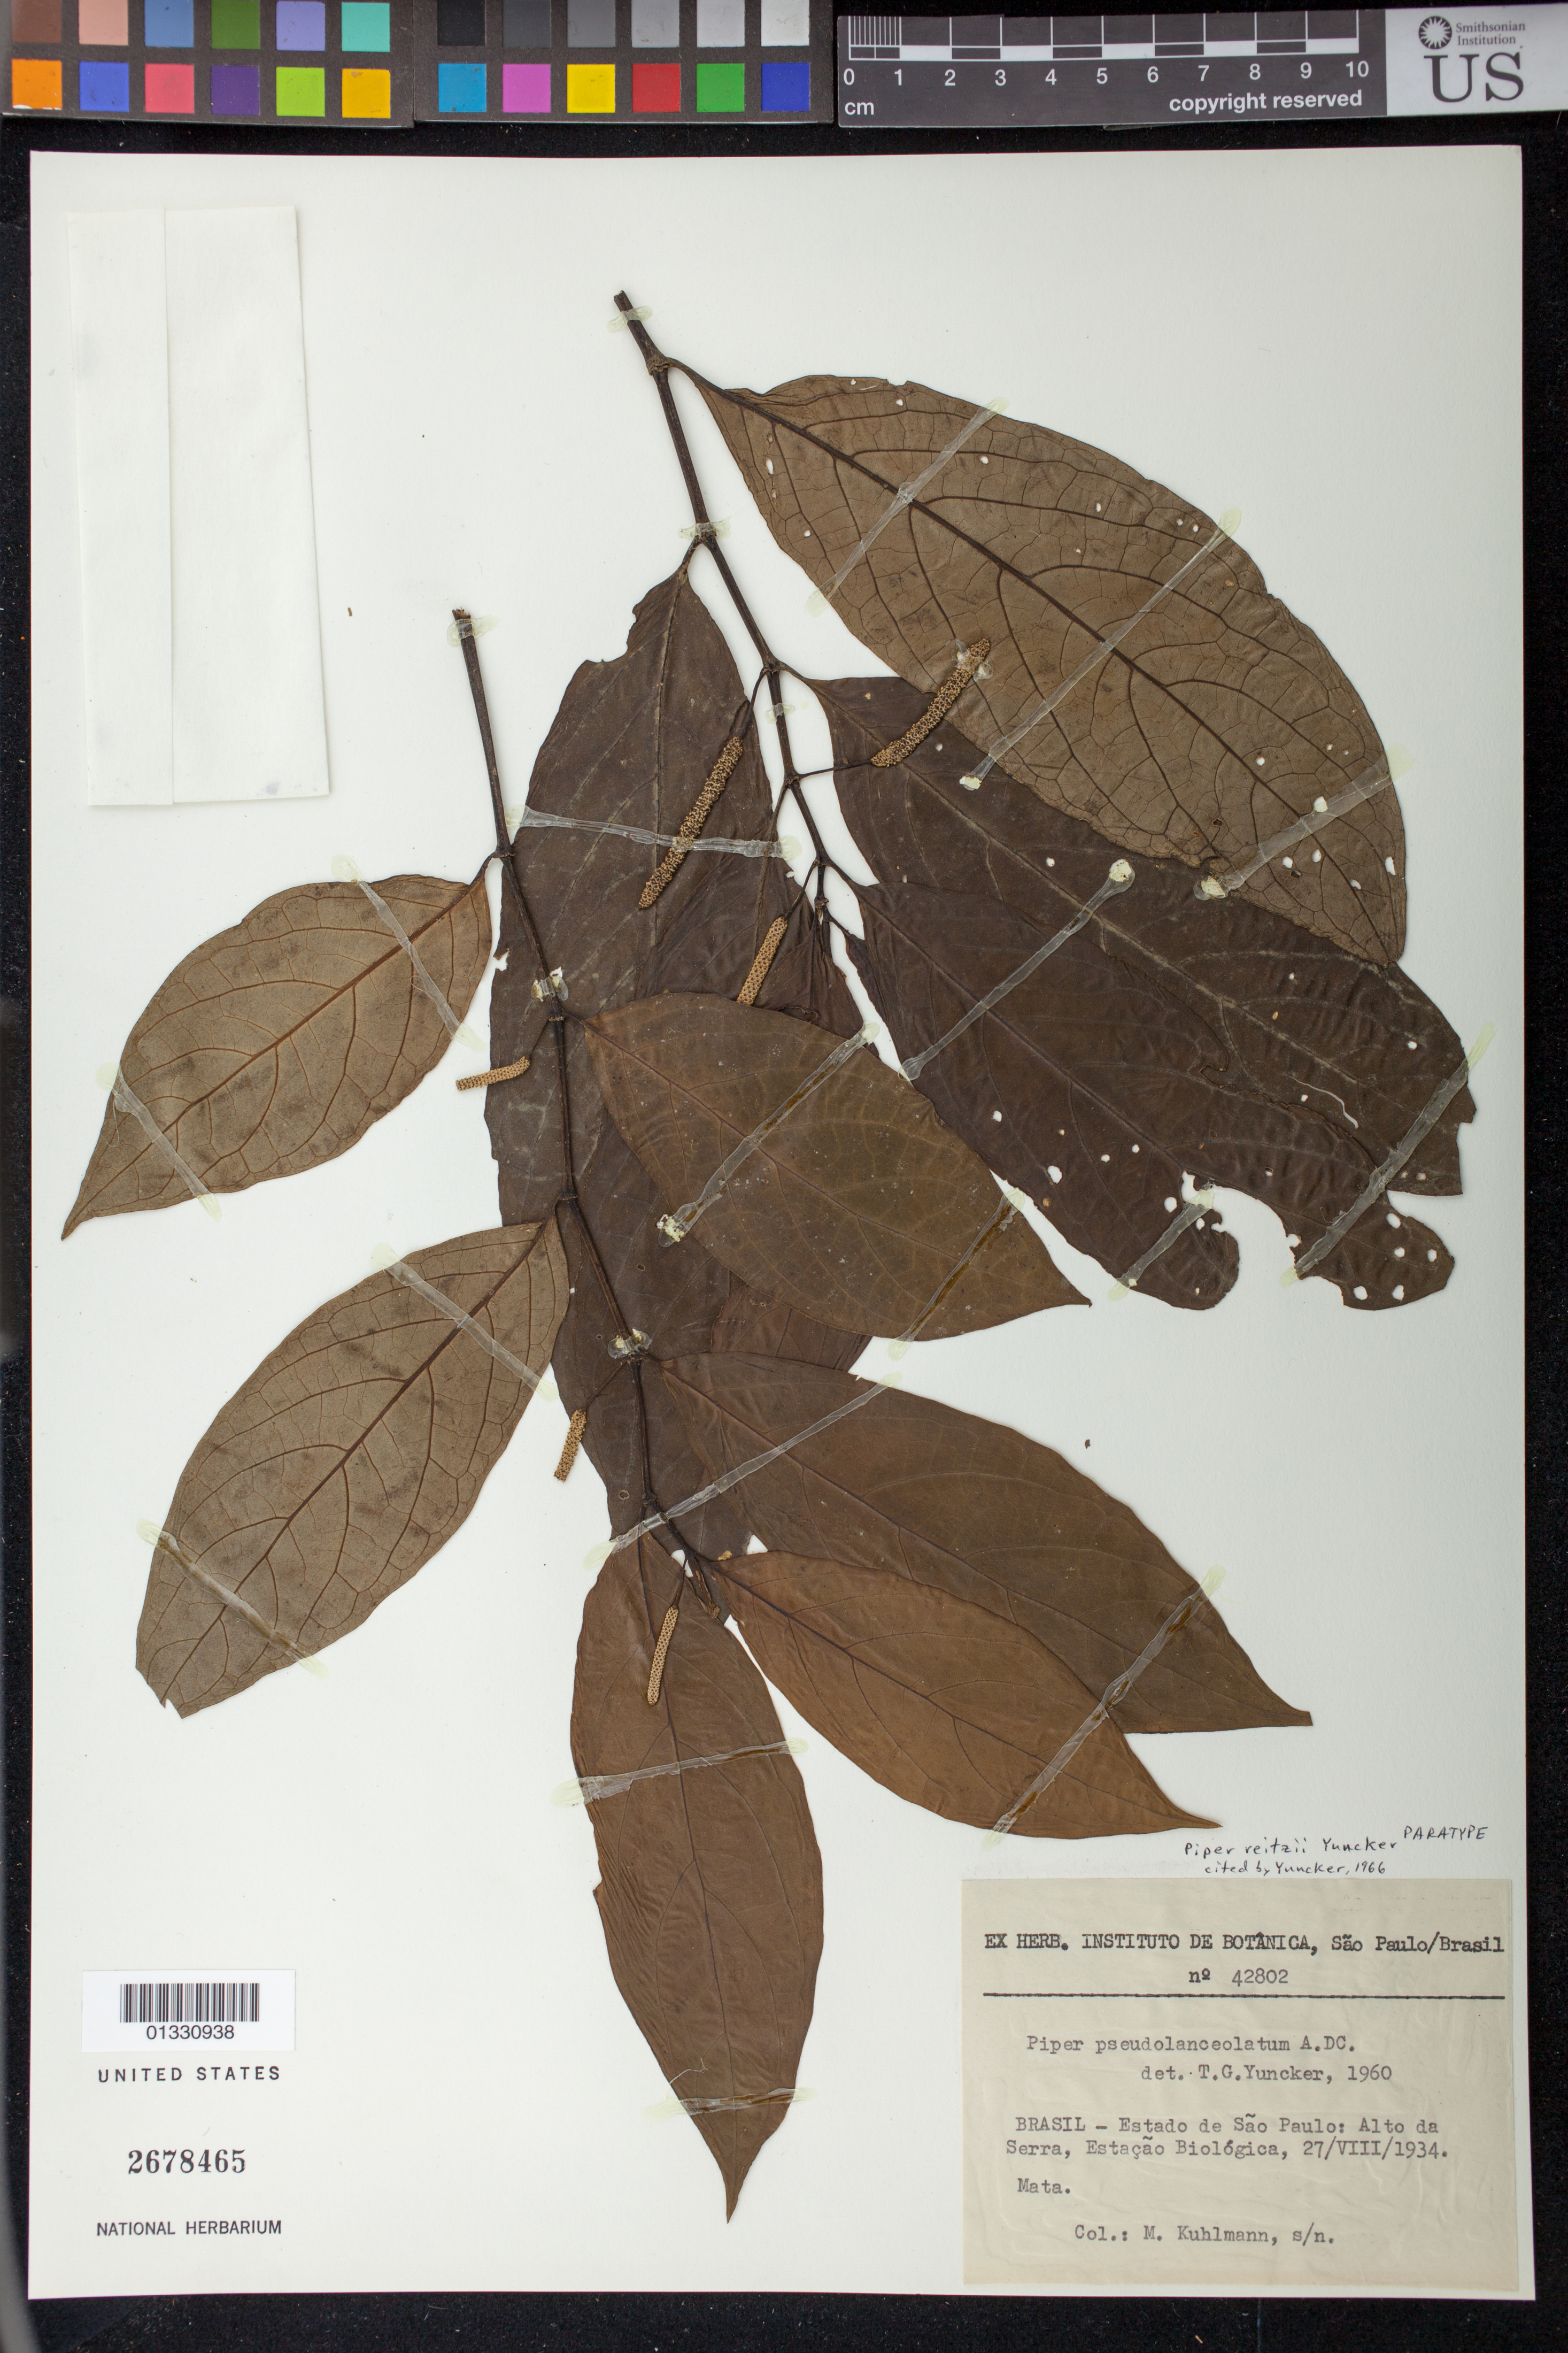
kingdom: Plantae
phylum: Tracheophyta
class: Magnoliopsida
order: Piperales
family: Piperaceae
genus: Piper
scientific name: Piper reitzii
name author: Yunck.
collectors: M. Kuhlmann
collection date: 1934-08-27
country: Brazil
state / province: São Paulo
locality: Alto da Serra, Estação Biológica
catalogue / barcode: US 2678465